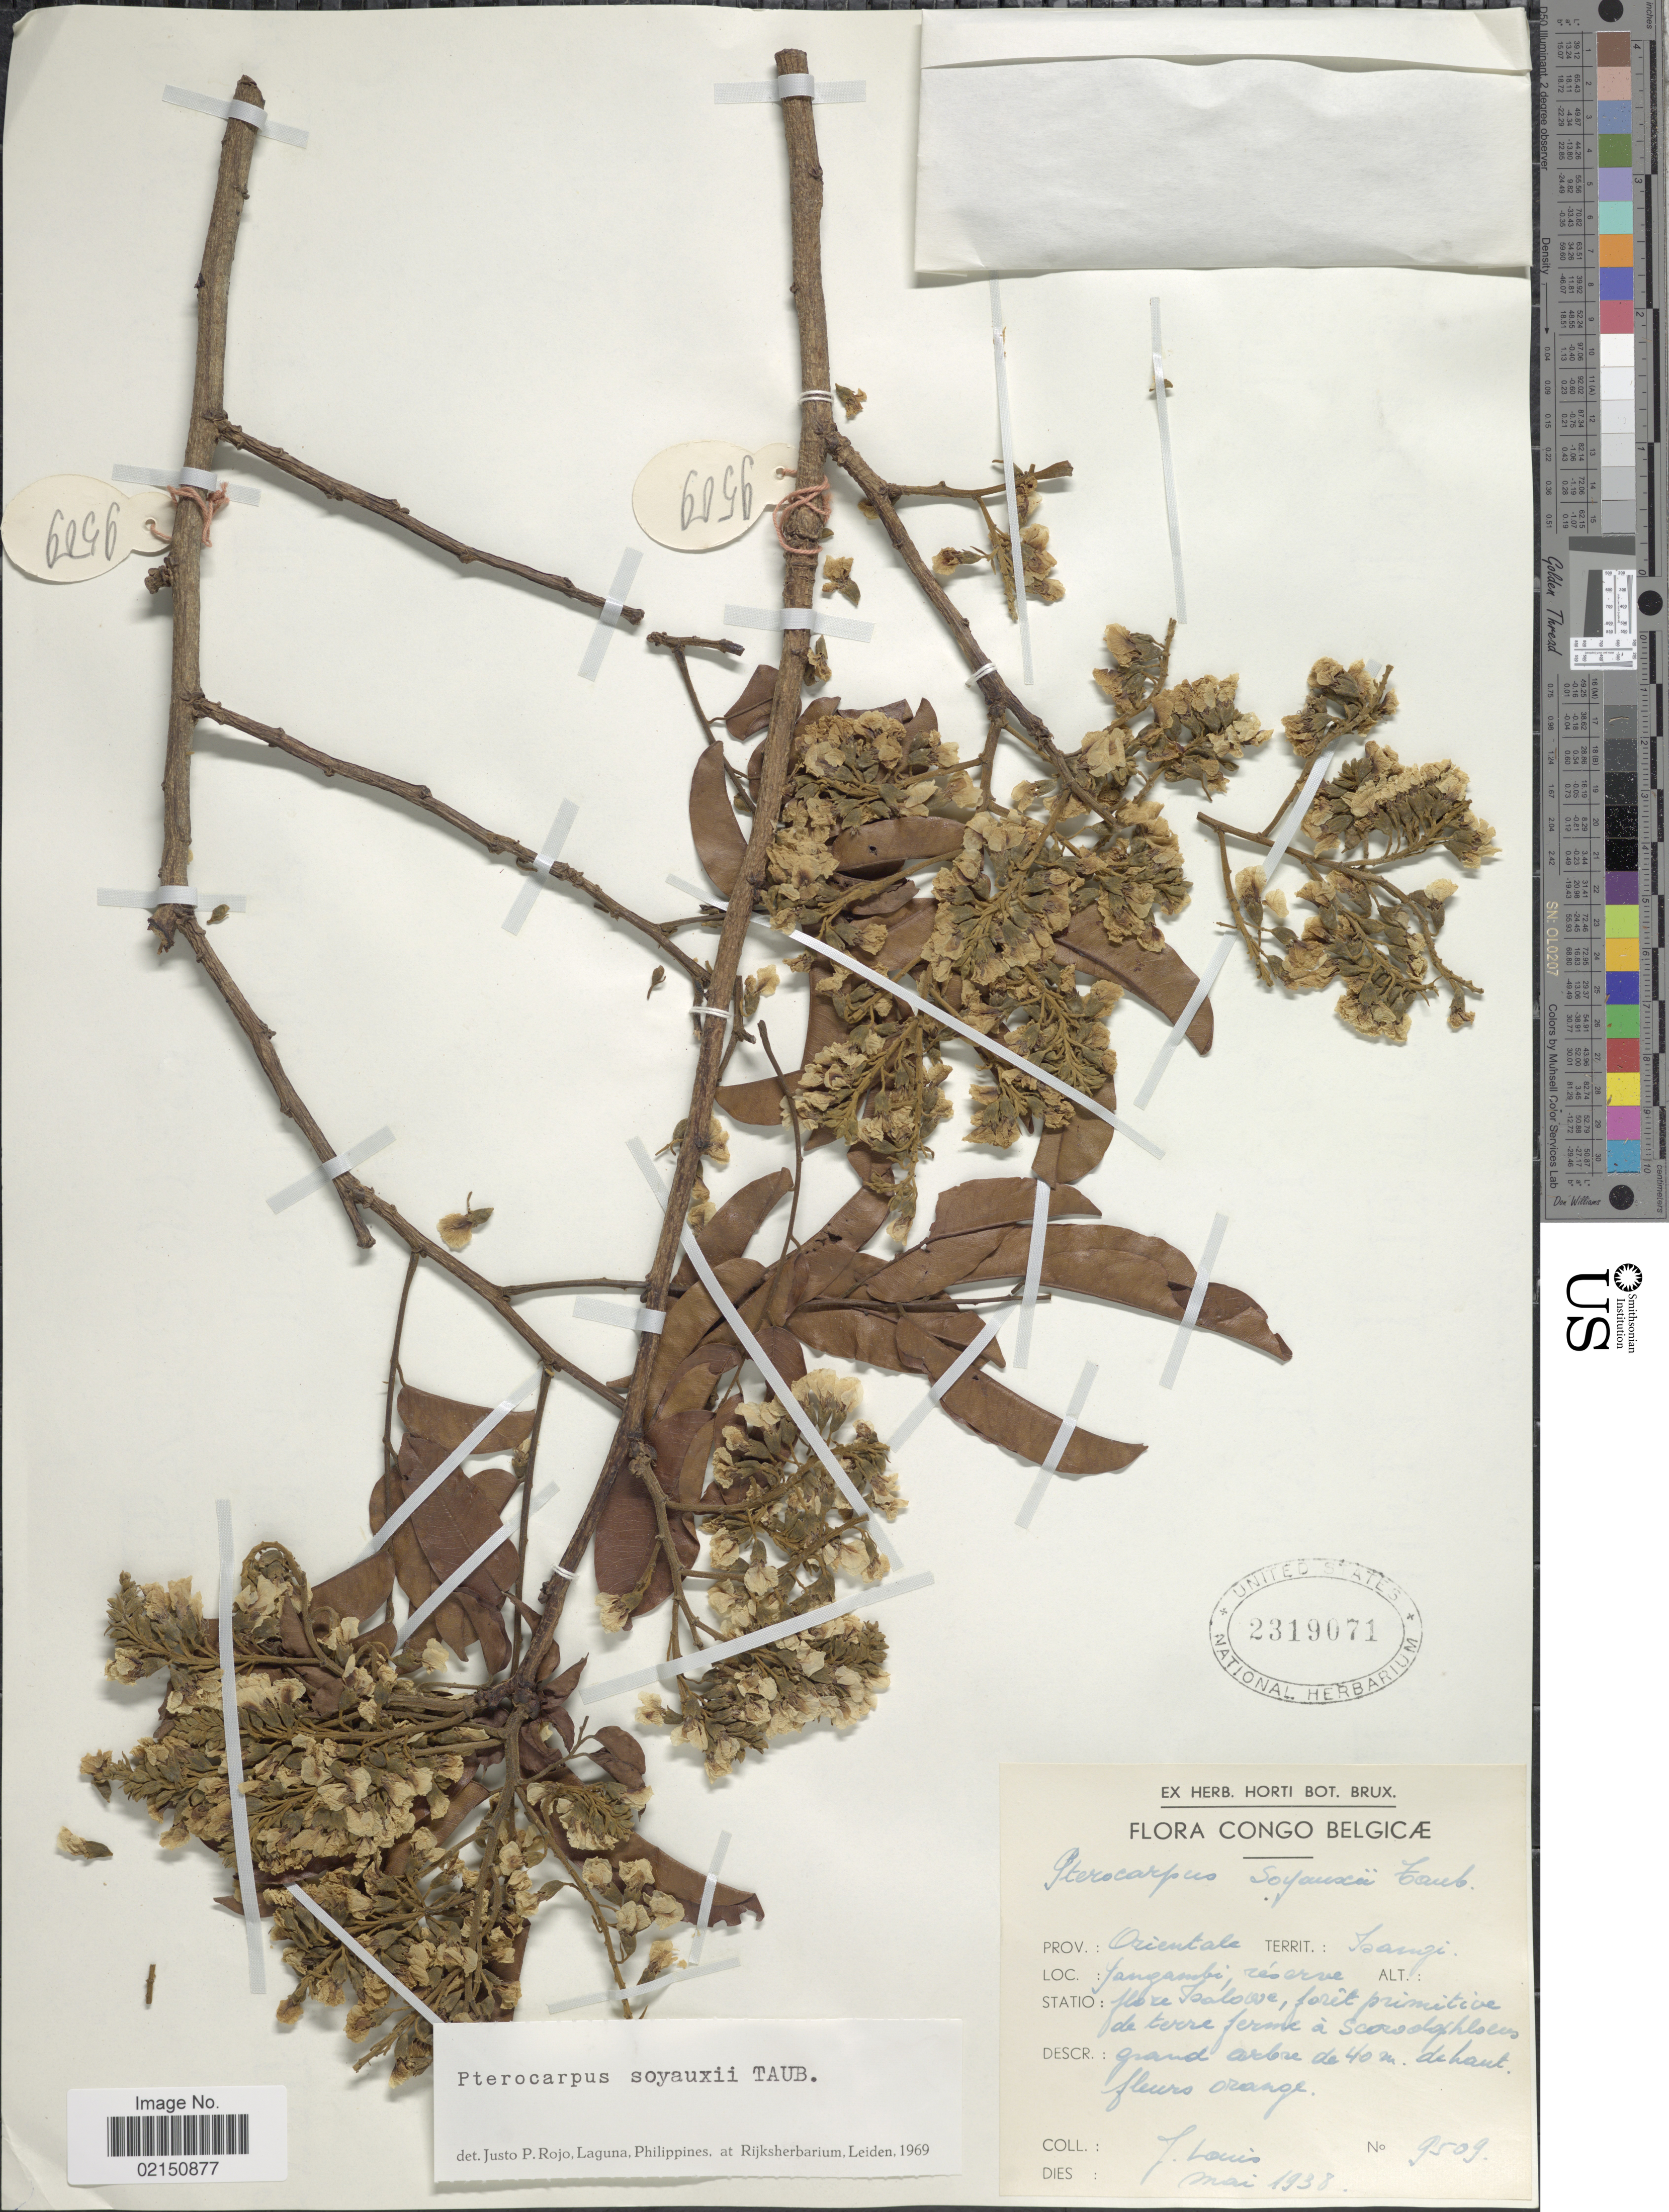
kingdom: Plantae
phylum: Tracheophyta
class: Magnoliopsida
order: Fabales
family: Fabaceae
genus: Pterocarpus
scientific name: Pterocarpus soyauxii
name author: Taub.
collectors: J. Louis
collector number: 9509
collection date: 1938-05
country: Congo, Democratic Republic of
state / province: Tshopo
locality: Congo Belgicæ, Territ: Isangu, Yangambi, réserve, Statio: flore Isal[illegible text], forêt primitive de terre ferme á [illegible text]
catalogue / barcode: US 2319071